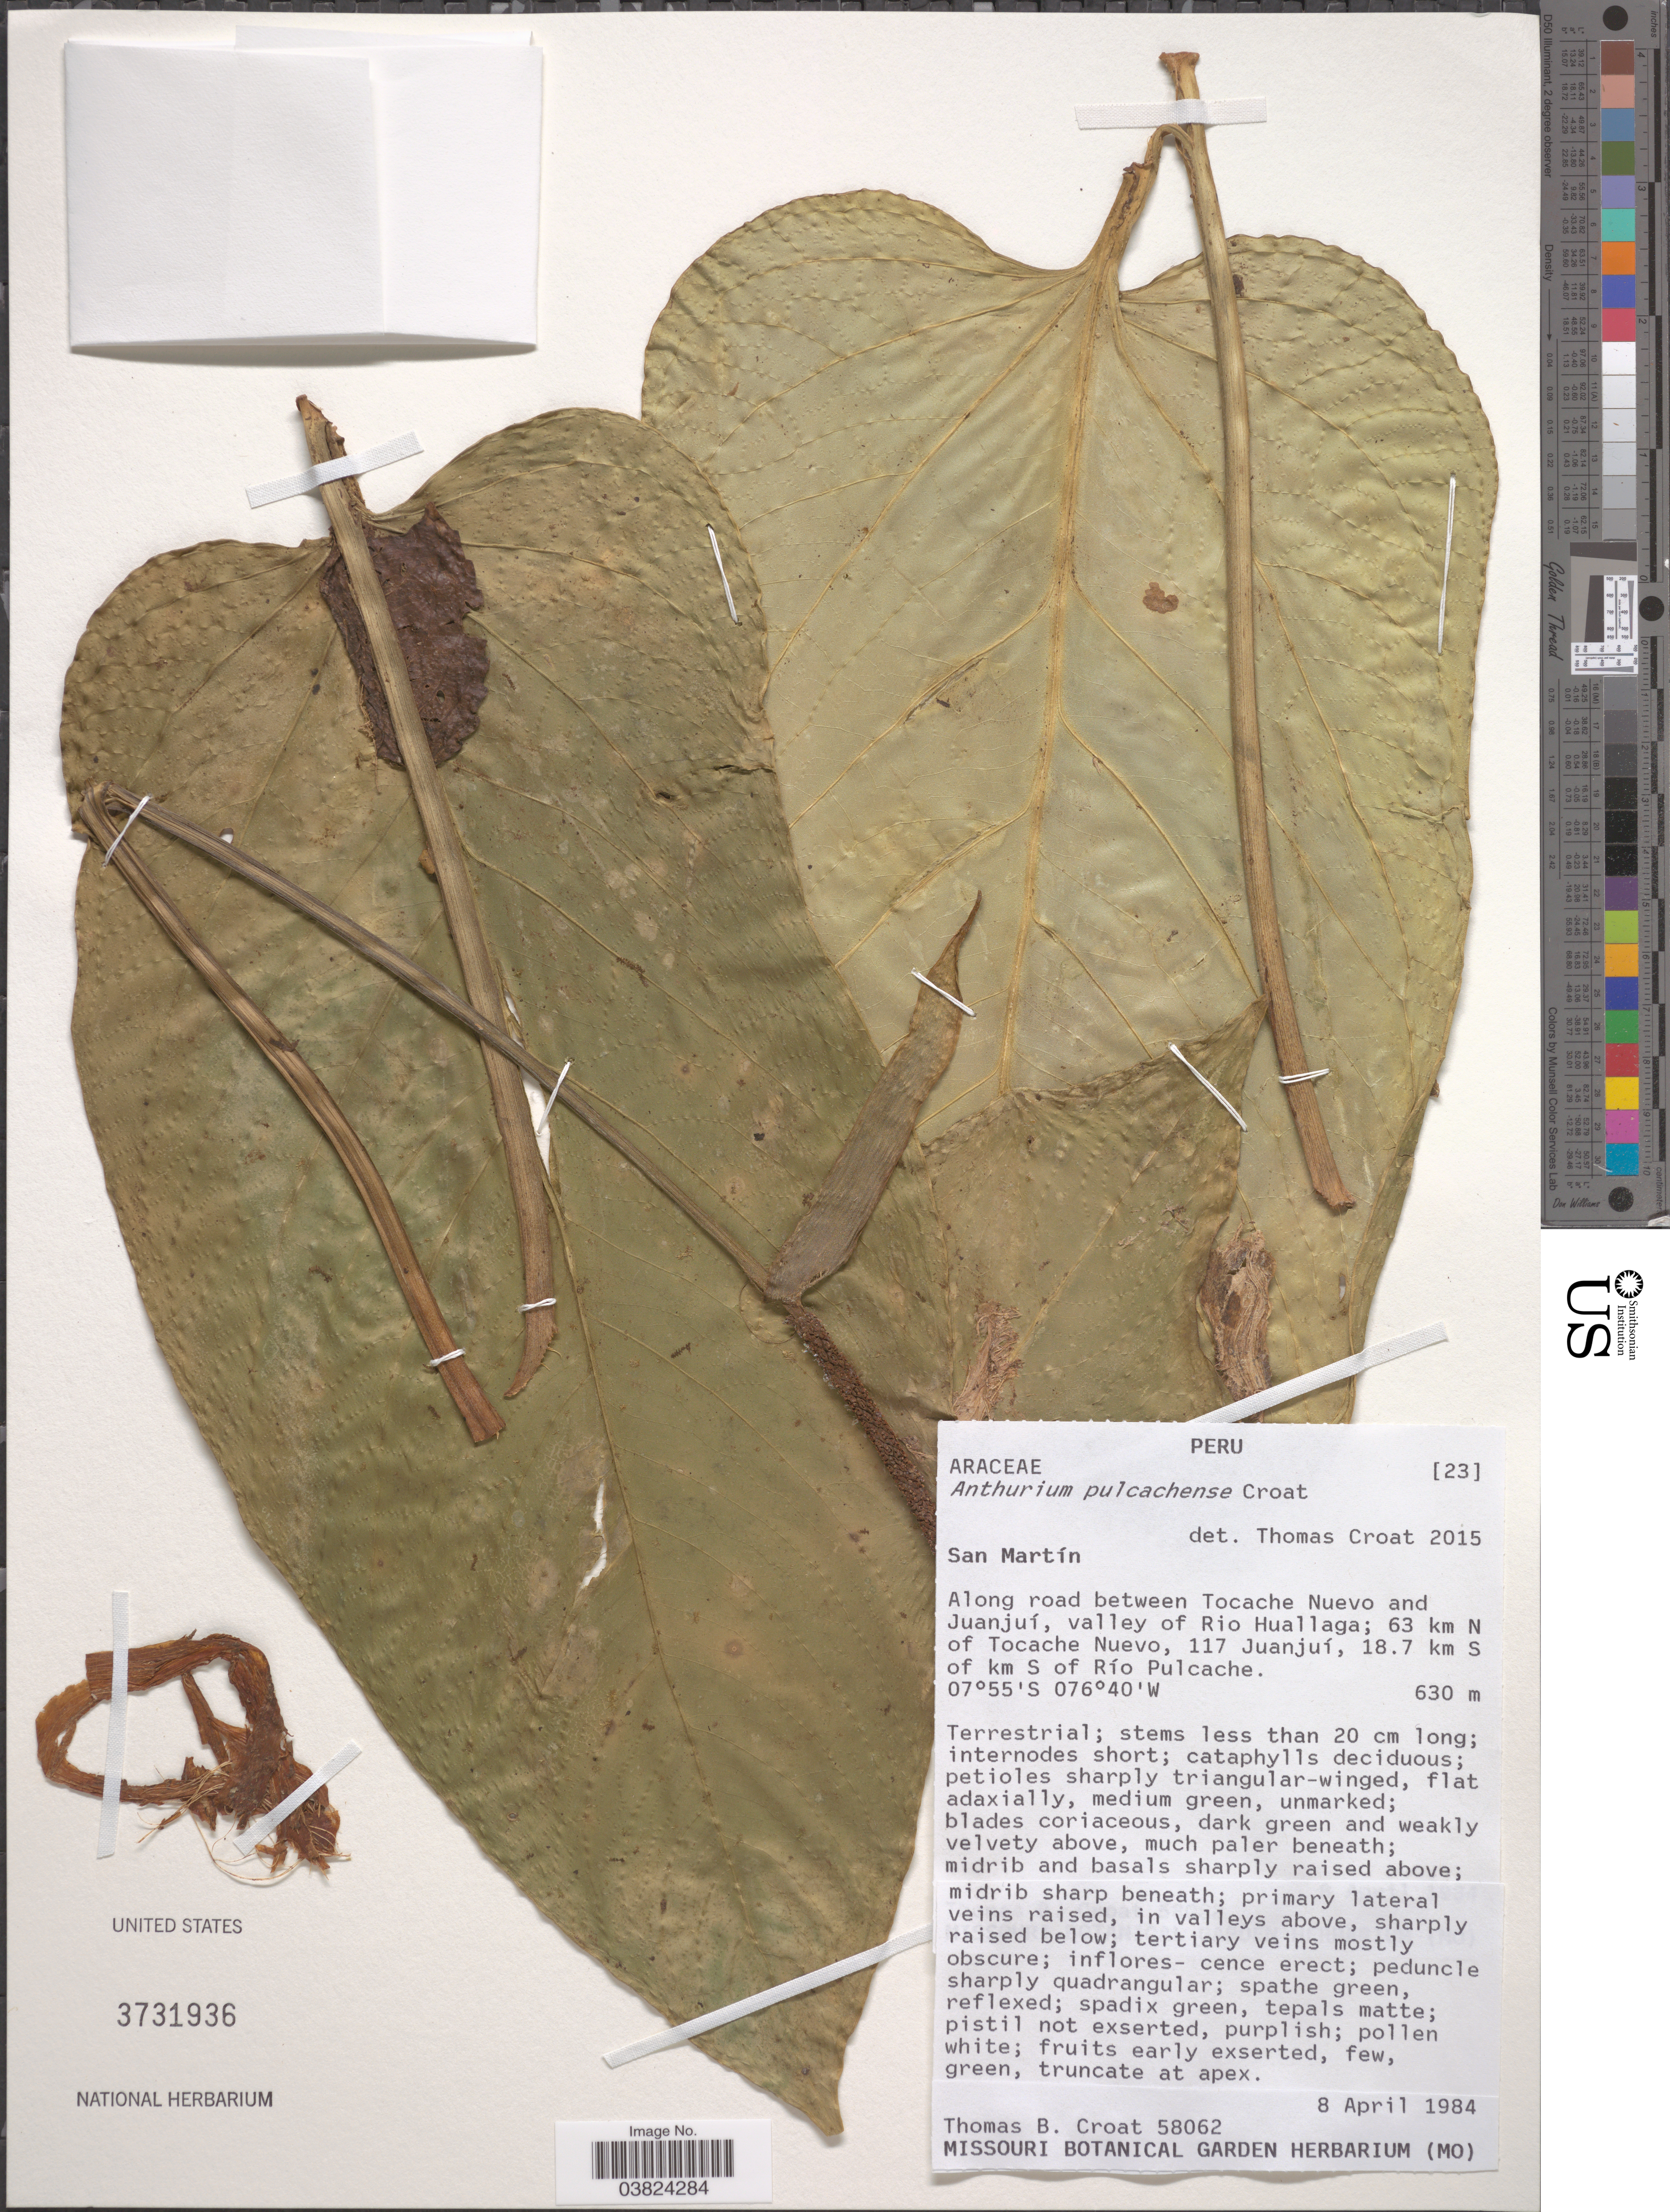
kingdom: Plantae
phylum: Tracheophyta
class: Liliopsida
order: Alismatales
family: Araceae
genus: Anthurium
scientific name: Anthurium pulcachense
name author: Croat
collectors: T. B. Croat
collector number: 58062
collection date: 1984-04-08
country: Peru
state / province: San Martín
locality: Along road between Tocache Nuevo and Juanjuí, valley of Río Huallaga; 63 km N of Tocache Nuevo, 117 Juanjuí, 18.7 km S of Km S of Río Pulcache.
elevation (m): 630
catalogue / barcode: US 3731936